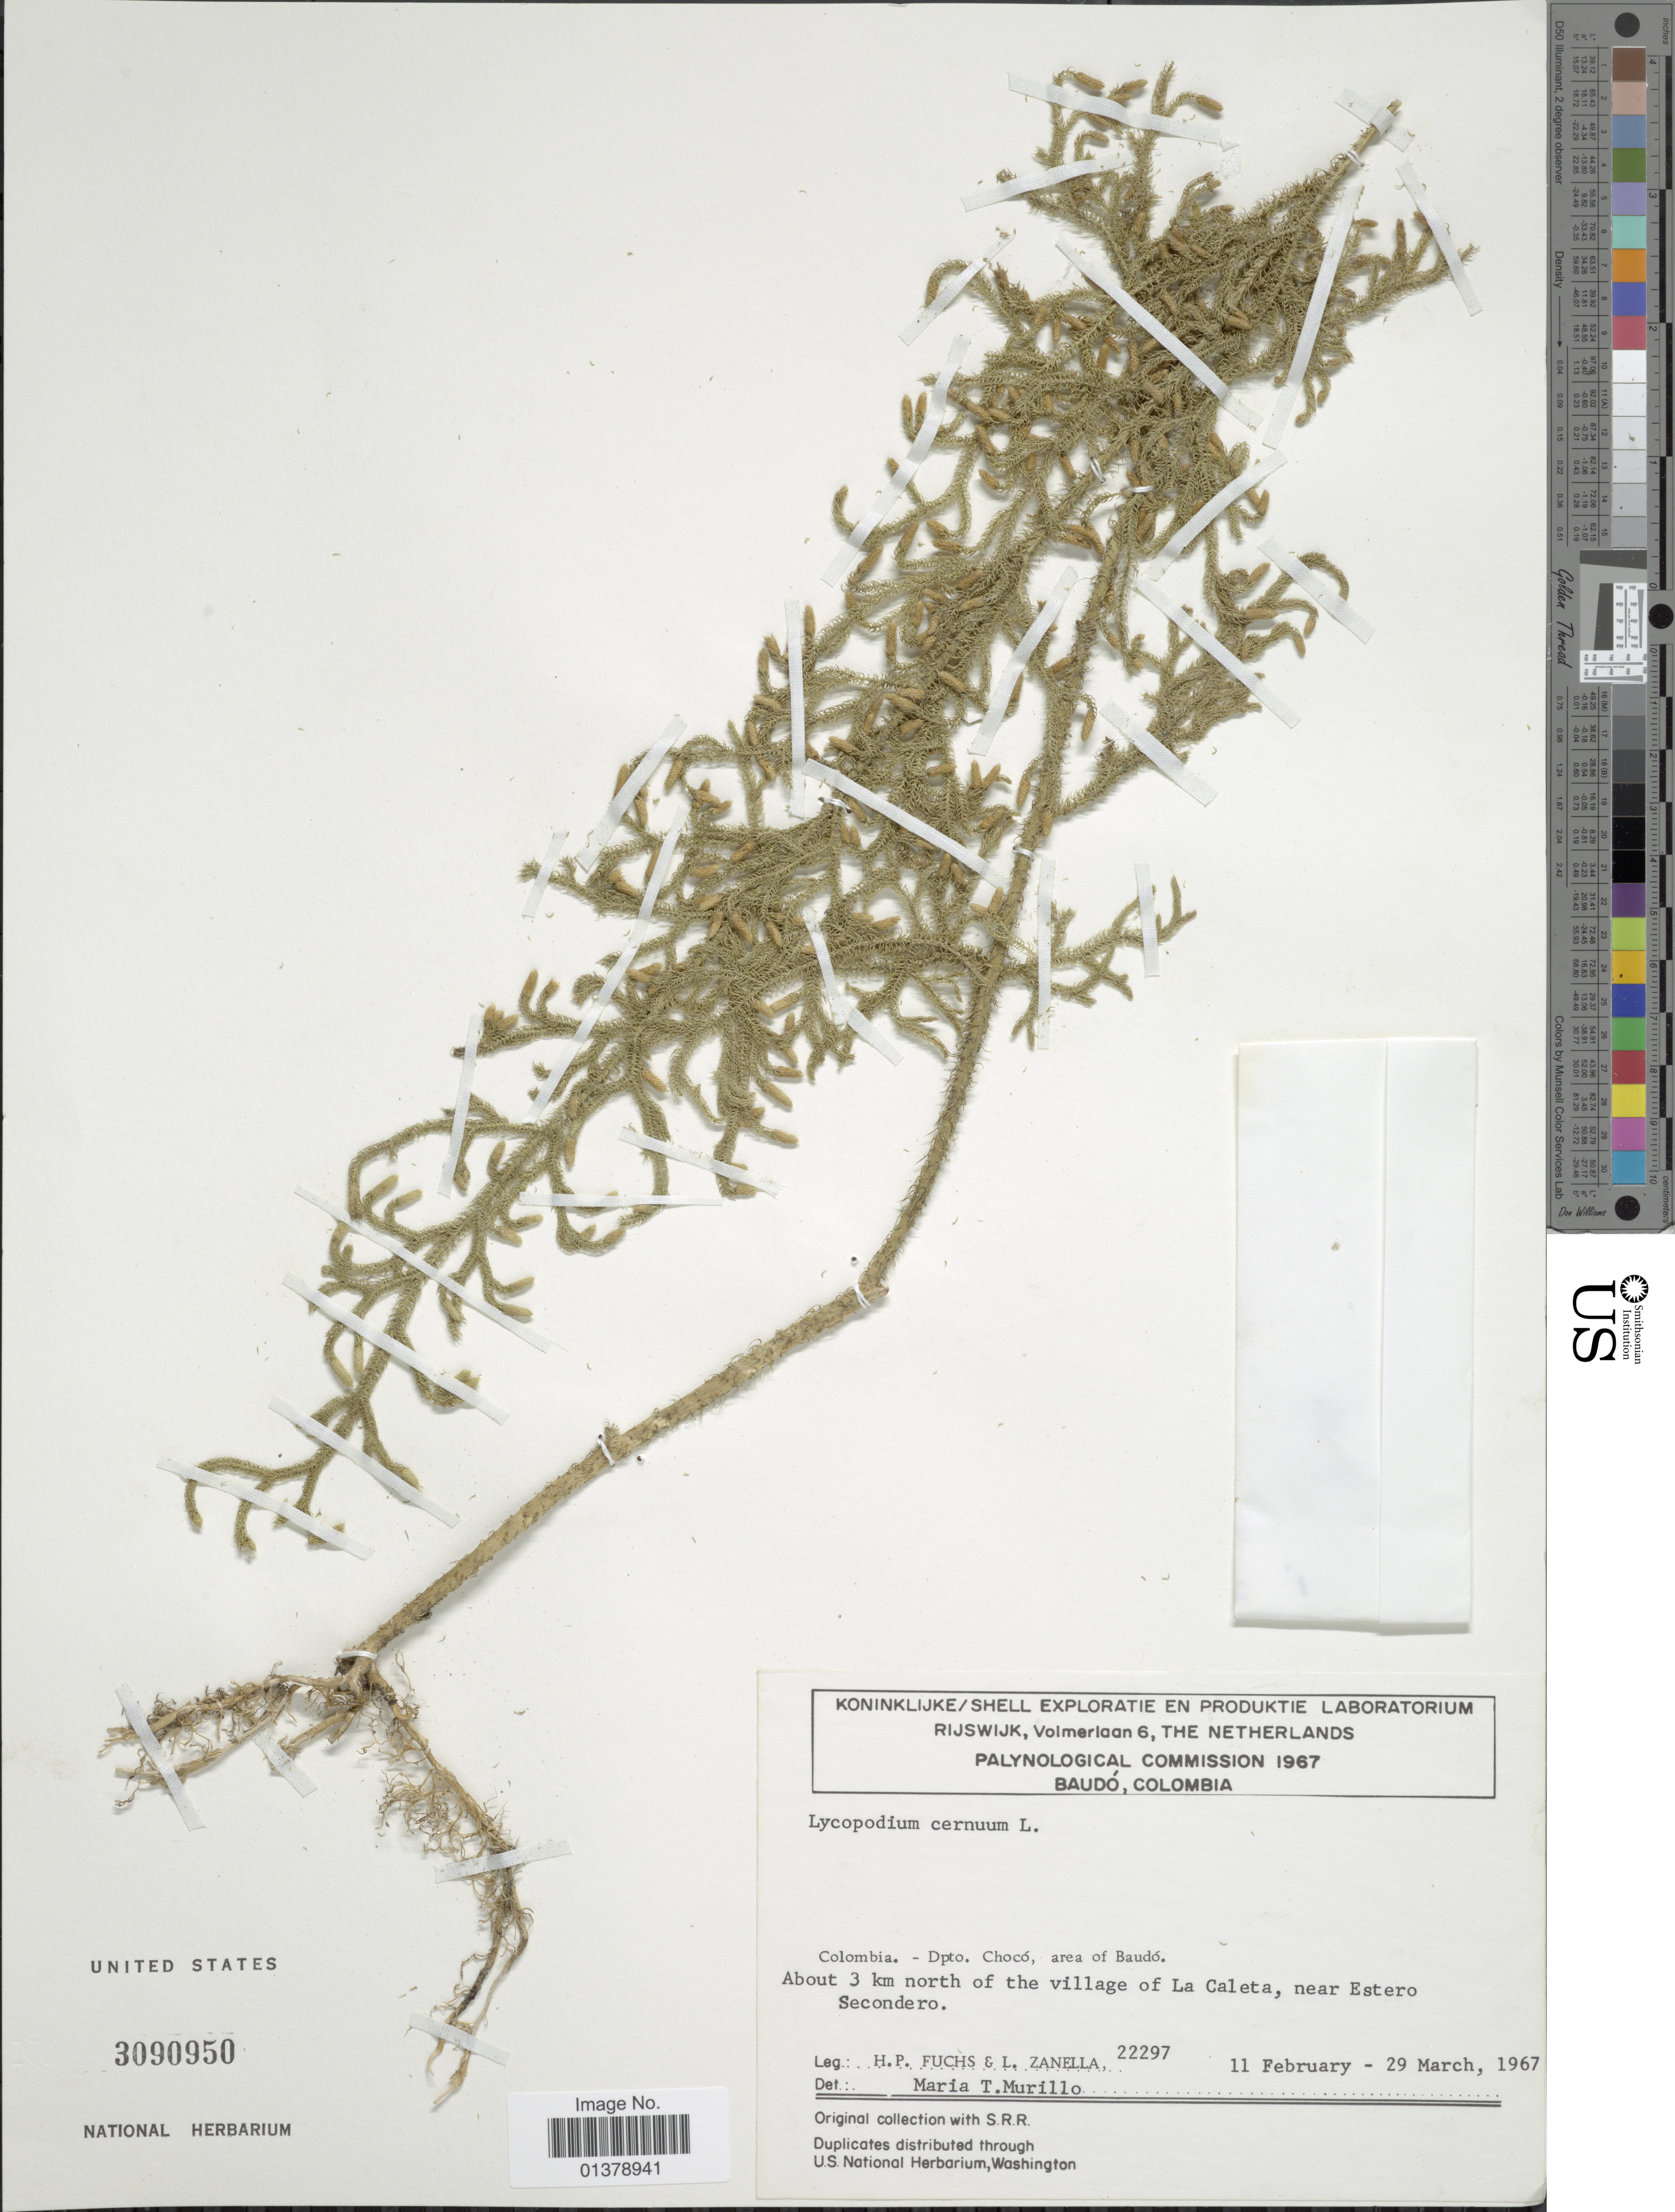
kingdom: Plantae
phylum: Tracheophyta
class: Lycopodiopsida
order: Lycopodiales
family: Lycopodiaceae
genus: Palhinhaea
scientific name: Palhinhaea cernua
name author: (L.) Vasc. & Franco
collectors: H. P. Fuchs & L. Zanella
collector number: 22297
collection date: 1967-02-11/1967-03-29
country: Colombia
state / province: Chocó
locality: Area of Baudó, about 3km north of the village of La Caleta, near Estero secondero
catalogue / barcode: US 3090950